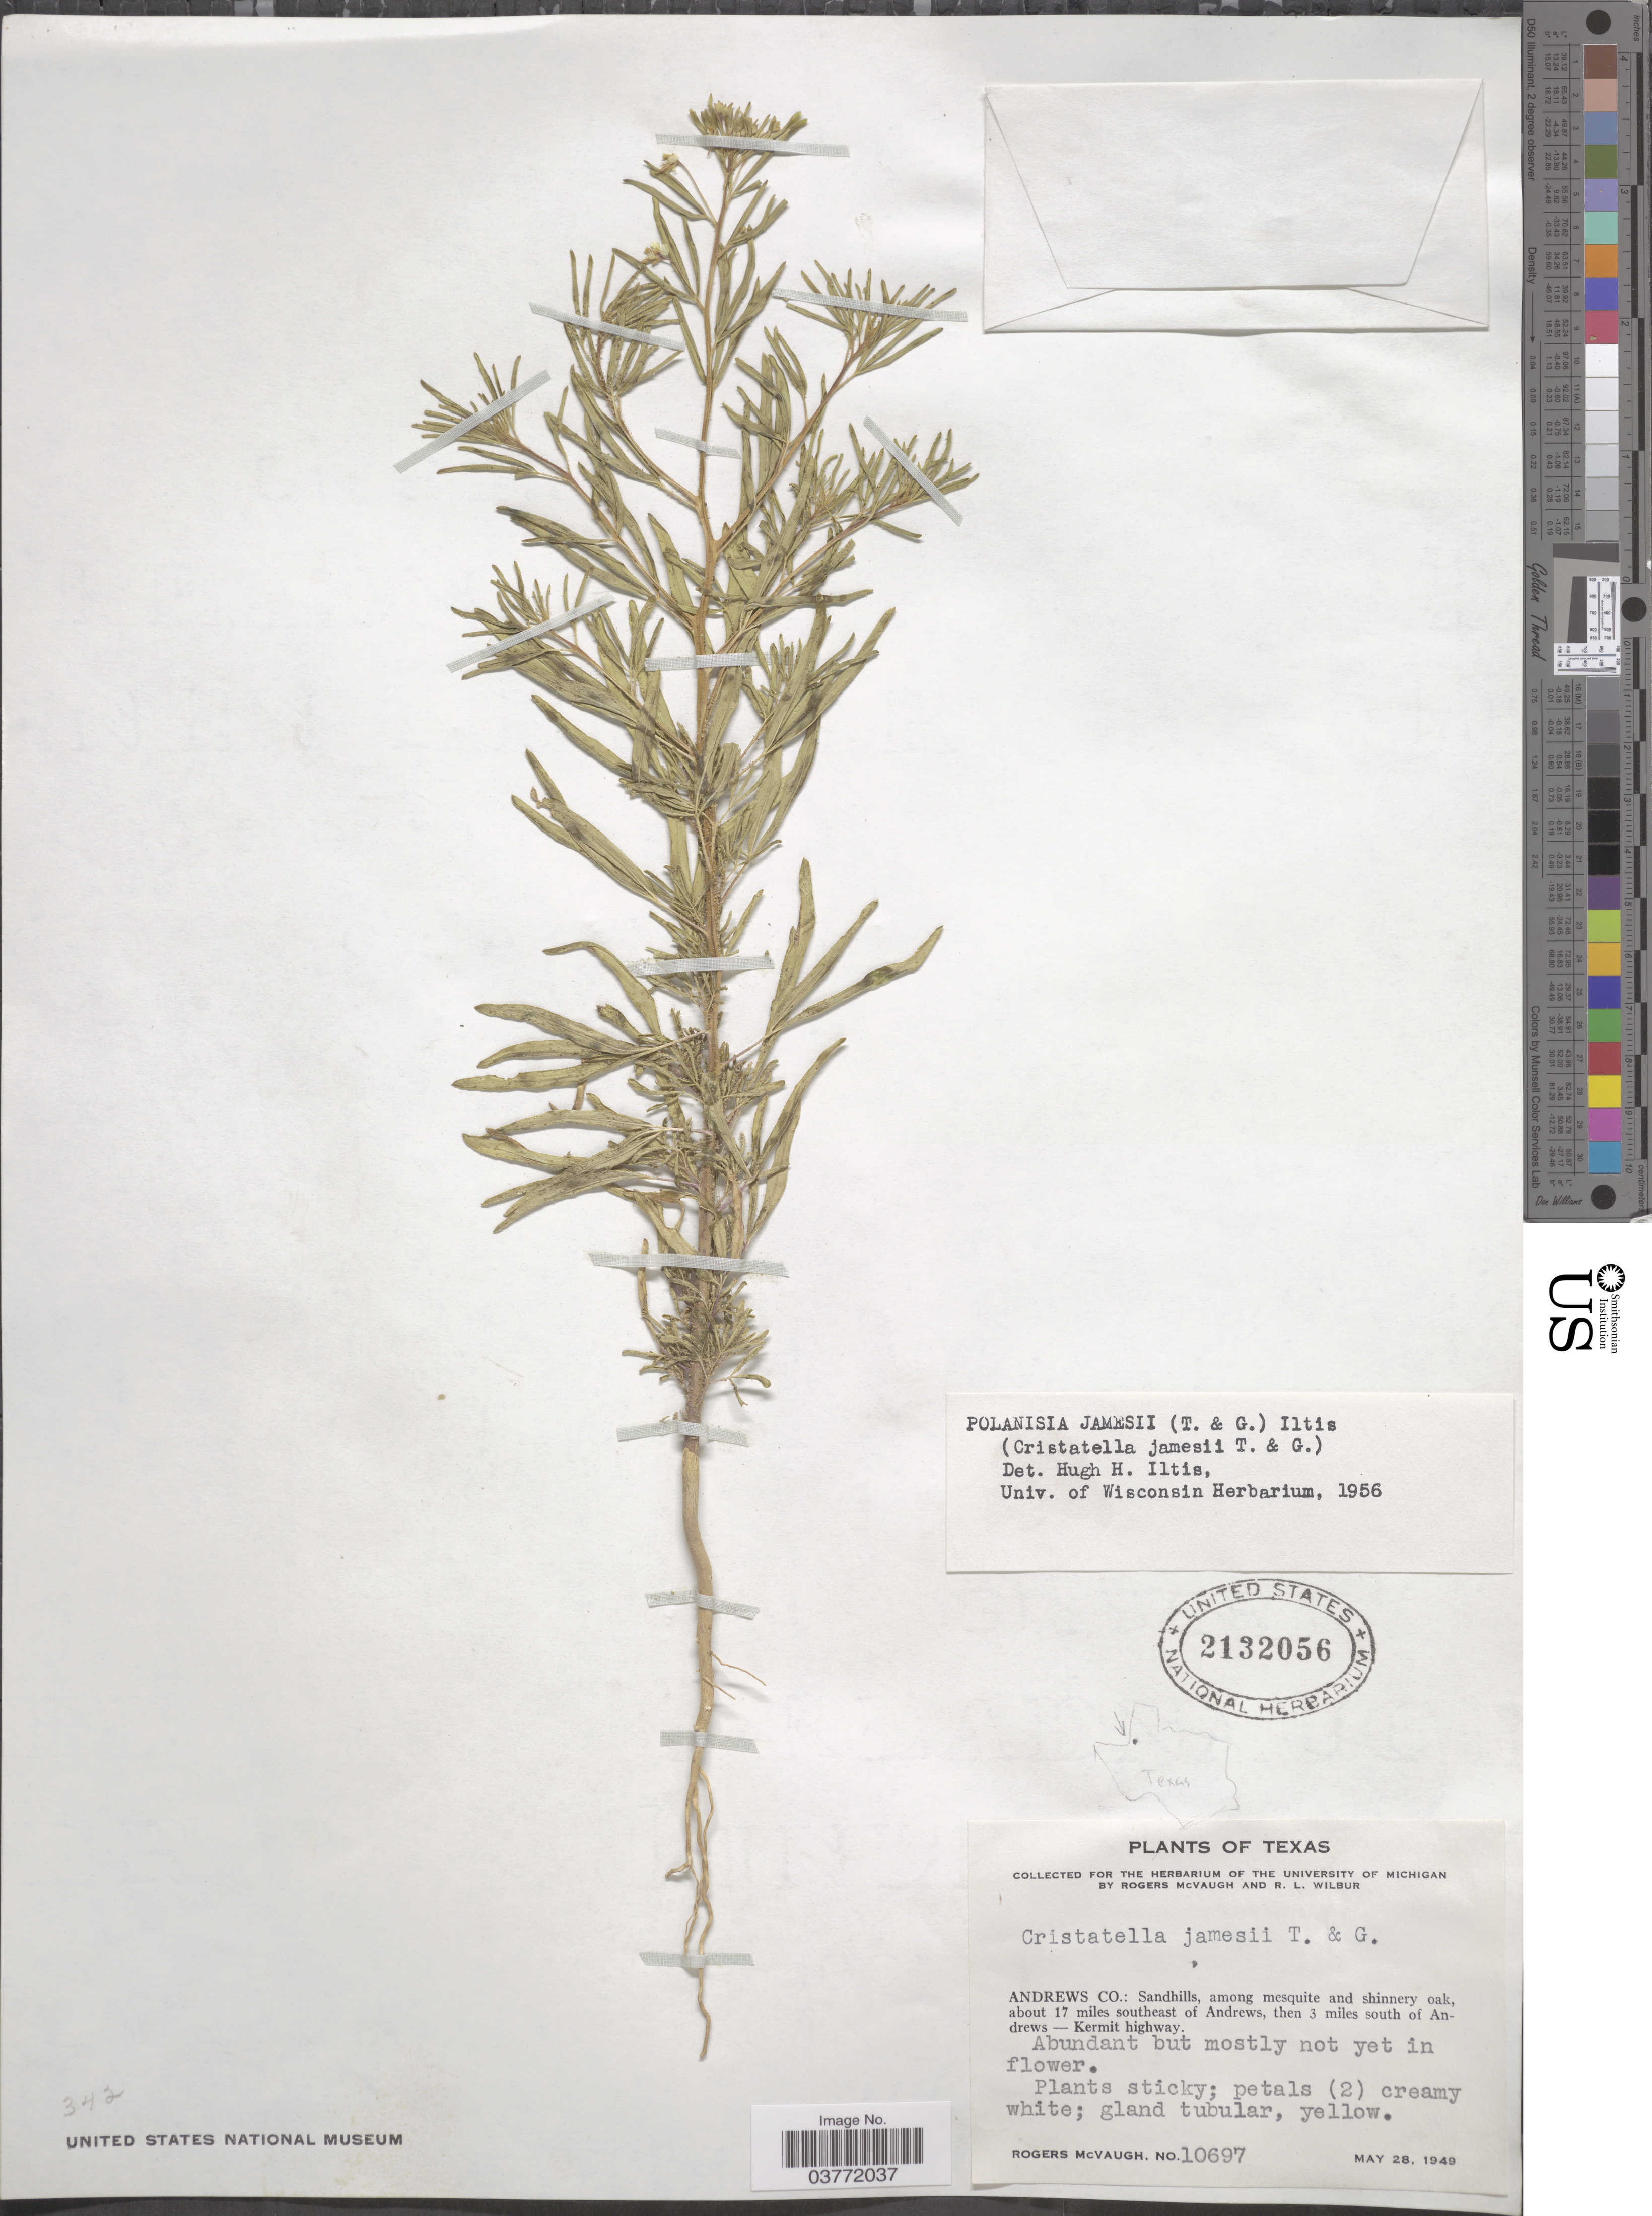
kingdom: Plantae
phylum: Tracheophyta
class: Magnoliopsida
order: Brassicales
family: Cleomaceae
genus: Polanisia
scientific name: Polanisia jamesii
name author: (Torr. & A. Gray) Iltis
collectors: R. McVaugh & R. L. Wilbur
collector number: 10697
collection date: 1949-05-28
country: United States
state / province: Texas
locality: Andrews Co.: Sandhills, among mesquite and shinnery oak, about 17 miles southeast of Andrews, then 3 miles south of Andrews- Kermit highway.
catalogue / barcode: US 2132056